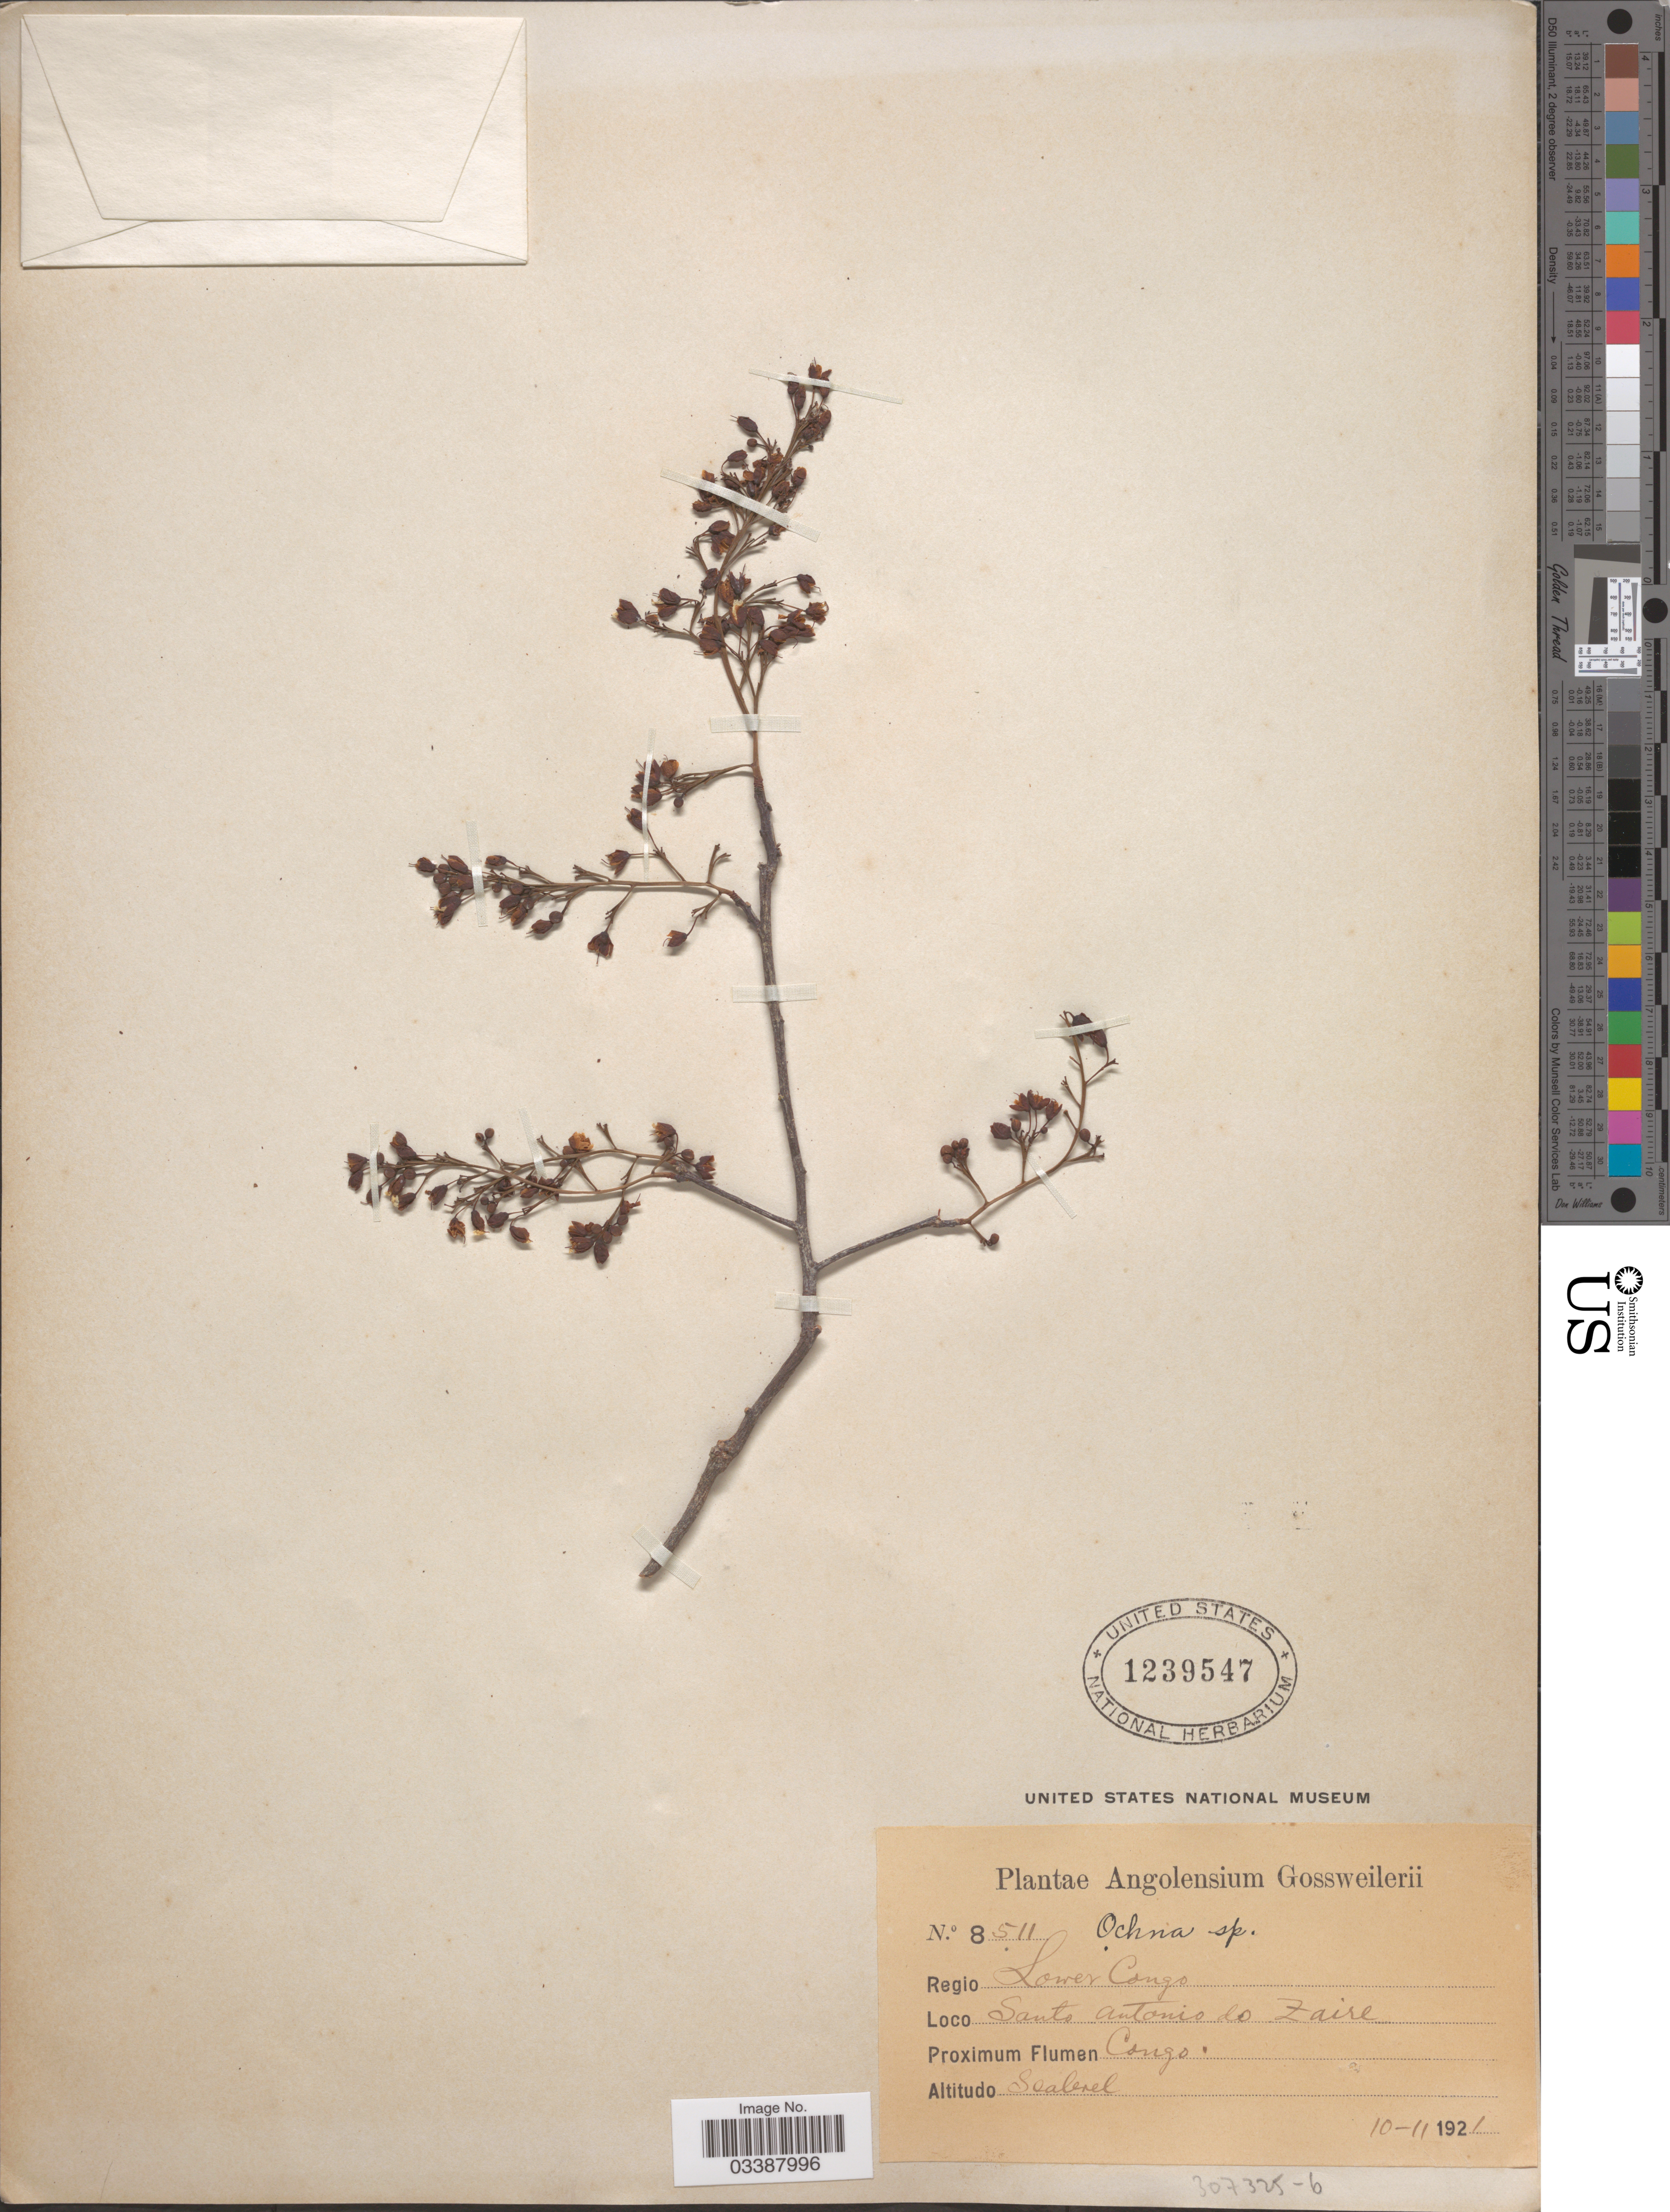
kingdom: Plantae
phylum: Tracheophyta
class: Magnoliopsida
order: Malpighiales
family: Ochnaceae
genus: Ochna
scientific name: Ochna sp.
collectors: -. Gossweiler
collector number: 8511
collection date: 1921-11-10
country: Angola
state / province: Zaire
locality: Regio Lower Congo. Santo Antonio do Zaire. Proximum Flumen Congo.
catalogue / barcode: US 1239547